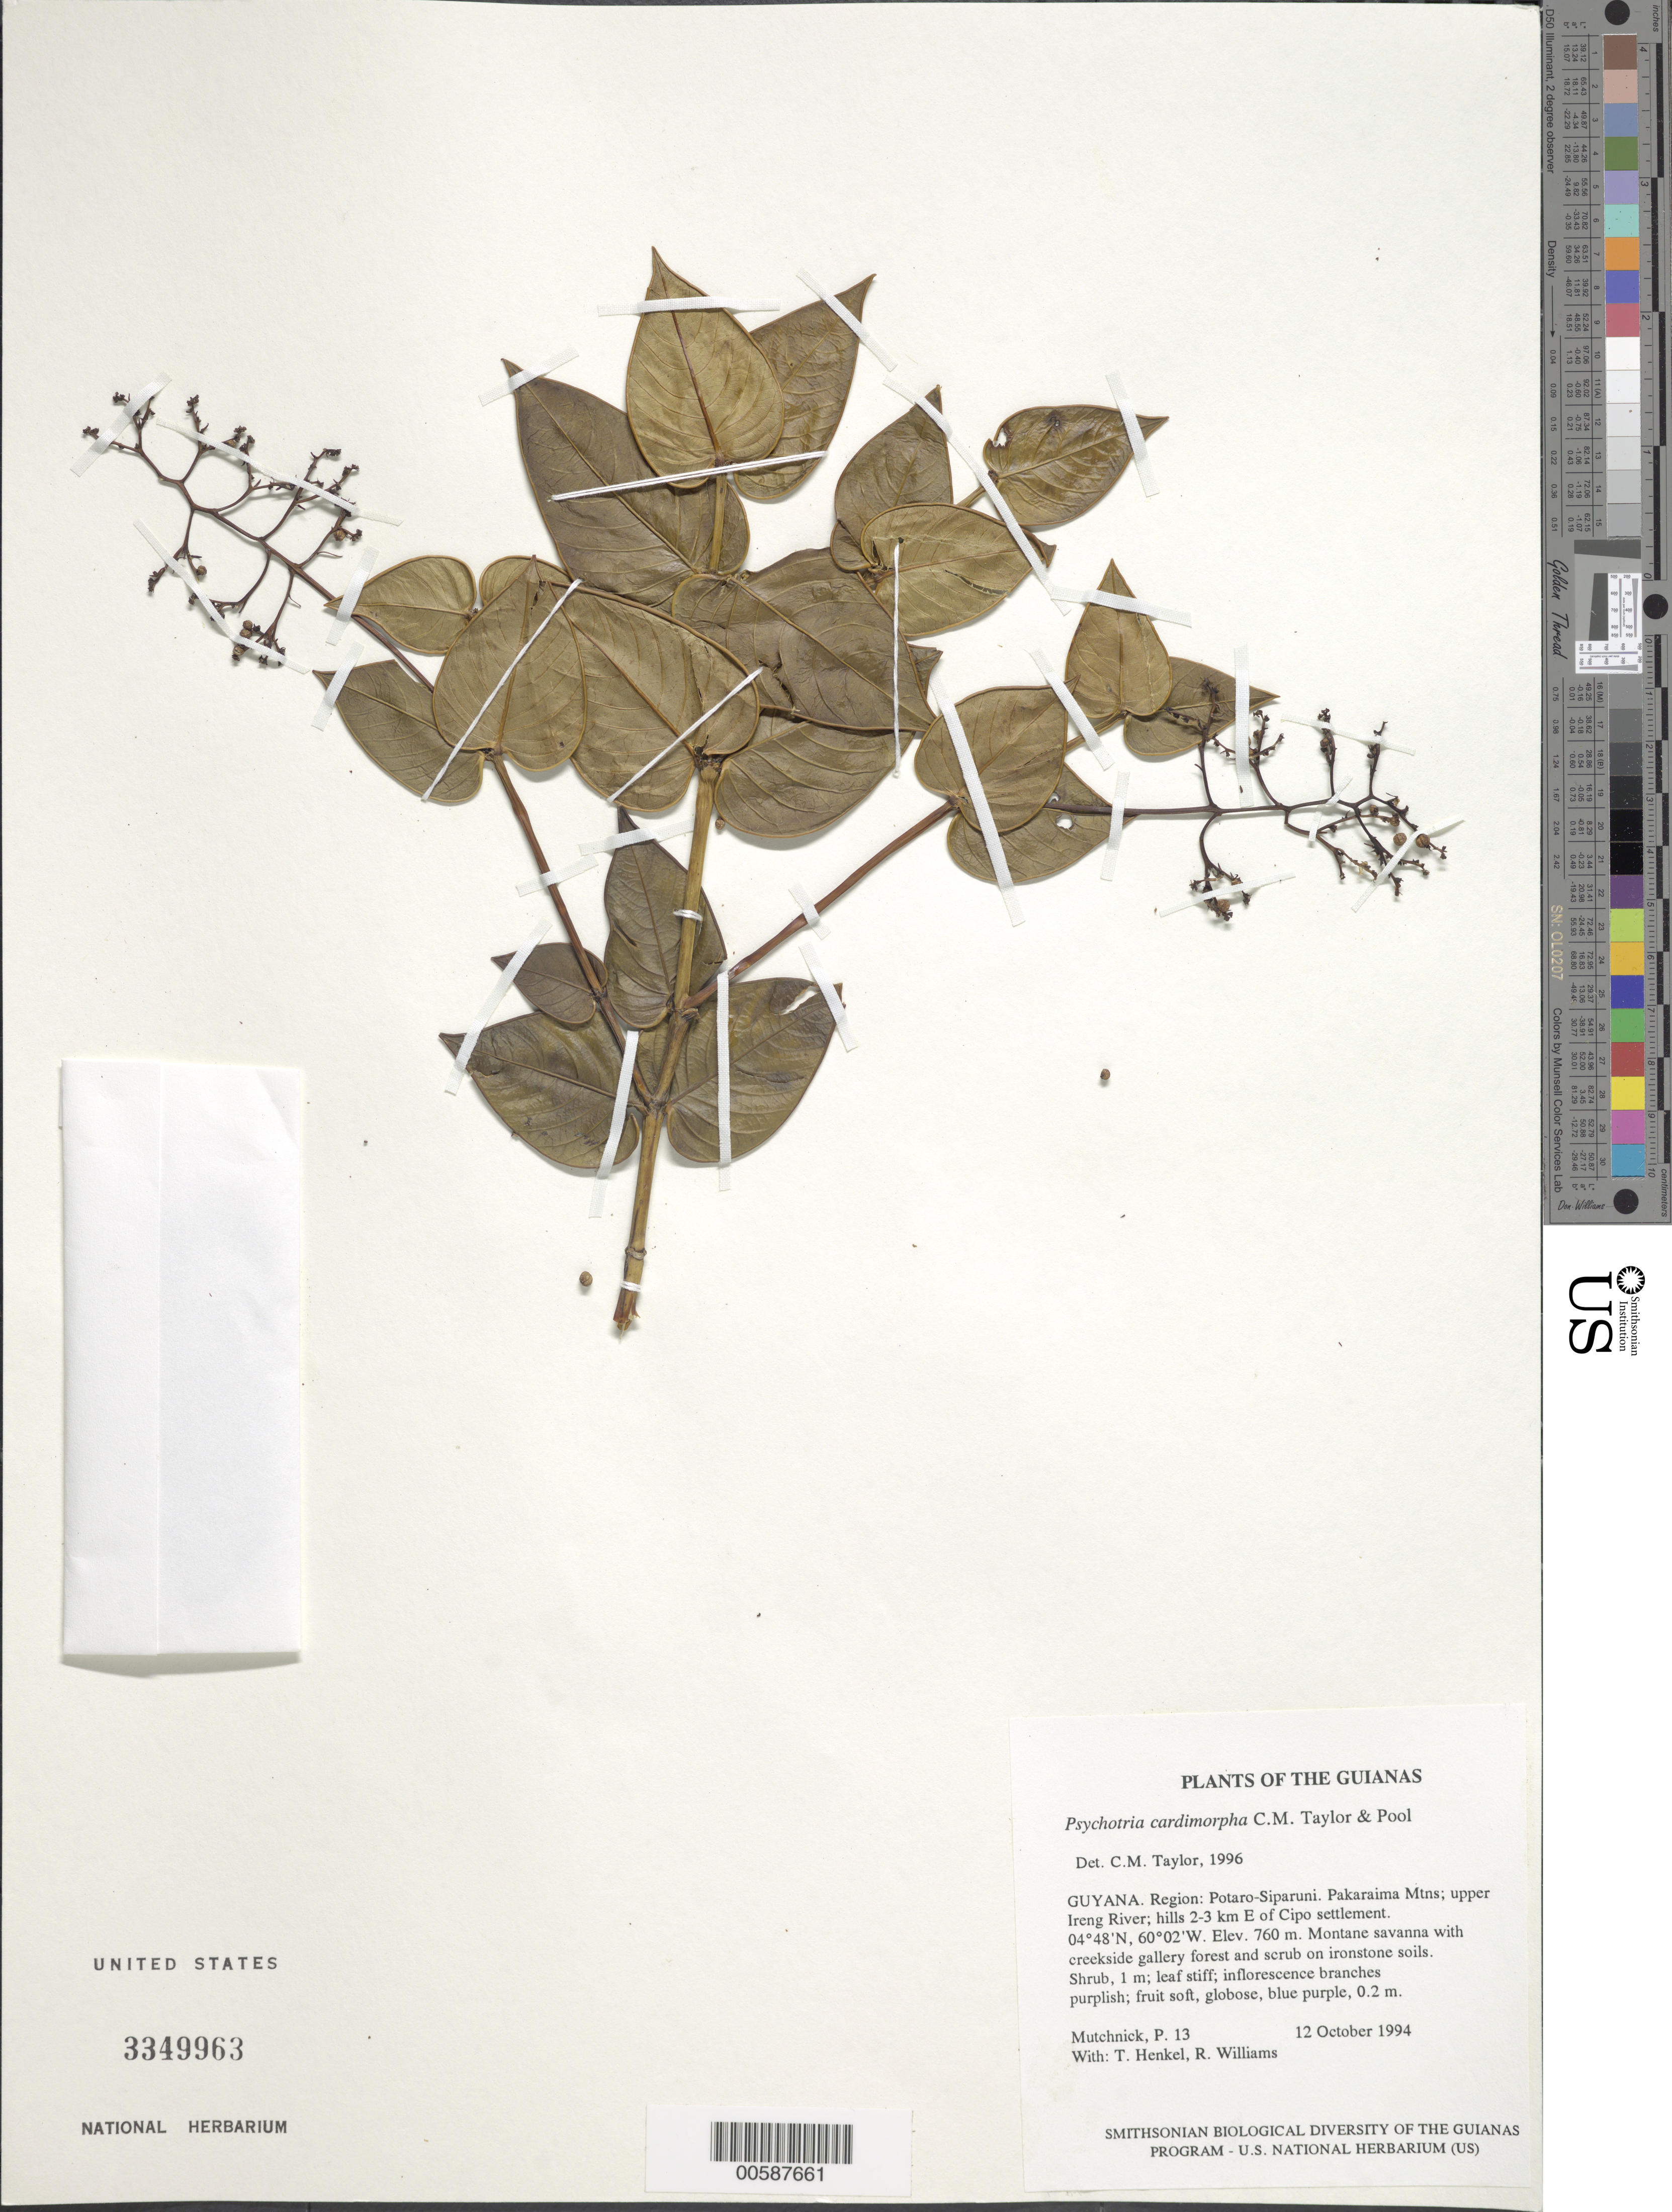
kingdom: Plantae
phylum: Tracheophyta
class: Magnoliopsida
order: Gentianales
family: Rubiaceae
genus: Palicourea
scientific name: Palicourea cardiomorpha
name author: (C.M. Taylor & A. Pool) Delprete & J.H. Kirkbr.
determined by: Kirkbride, J. H., Jr.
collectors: P. Mutchnick, T. Henkel & R. Williams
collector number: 13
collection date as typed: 12 October 1994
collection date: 1994-10-12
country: Guyana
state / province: Potaro-Siparuni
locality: Pakaraima Mtns; upper Ireng River; hills 2-3 km E of Cipo settlement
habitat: Montane savanna with creekside gallery forest and scrub on ironstone soils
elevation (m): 760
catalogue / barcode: US 3349963